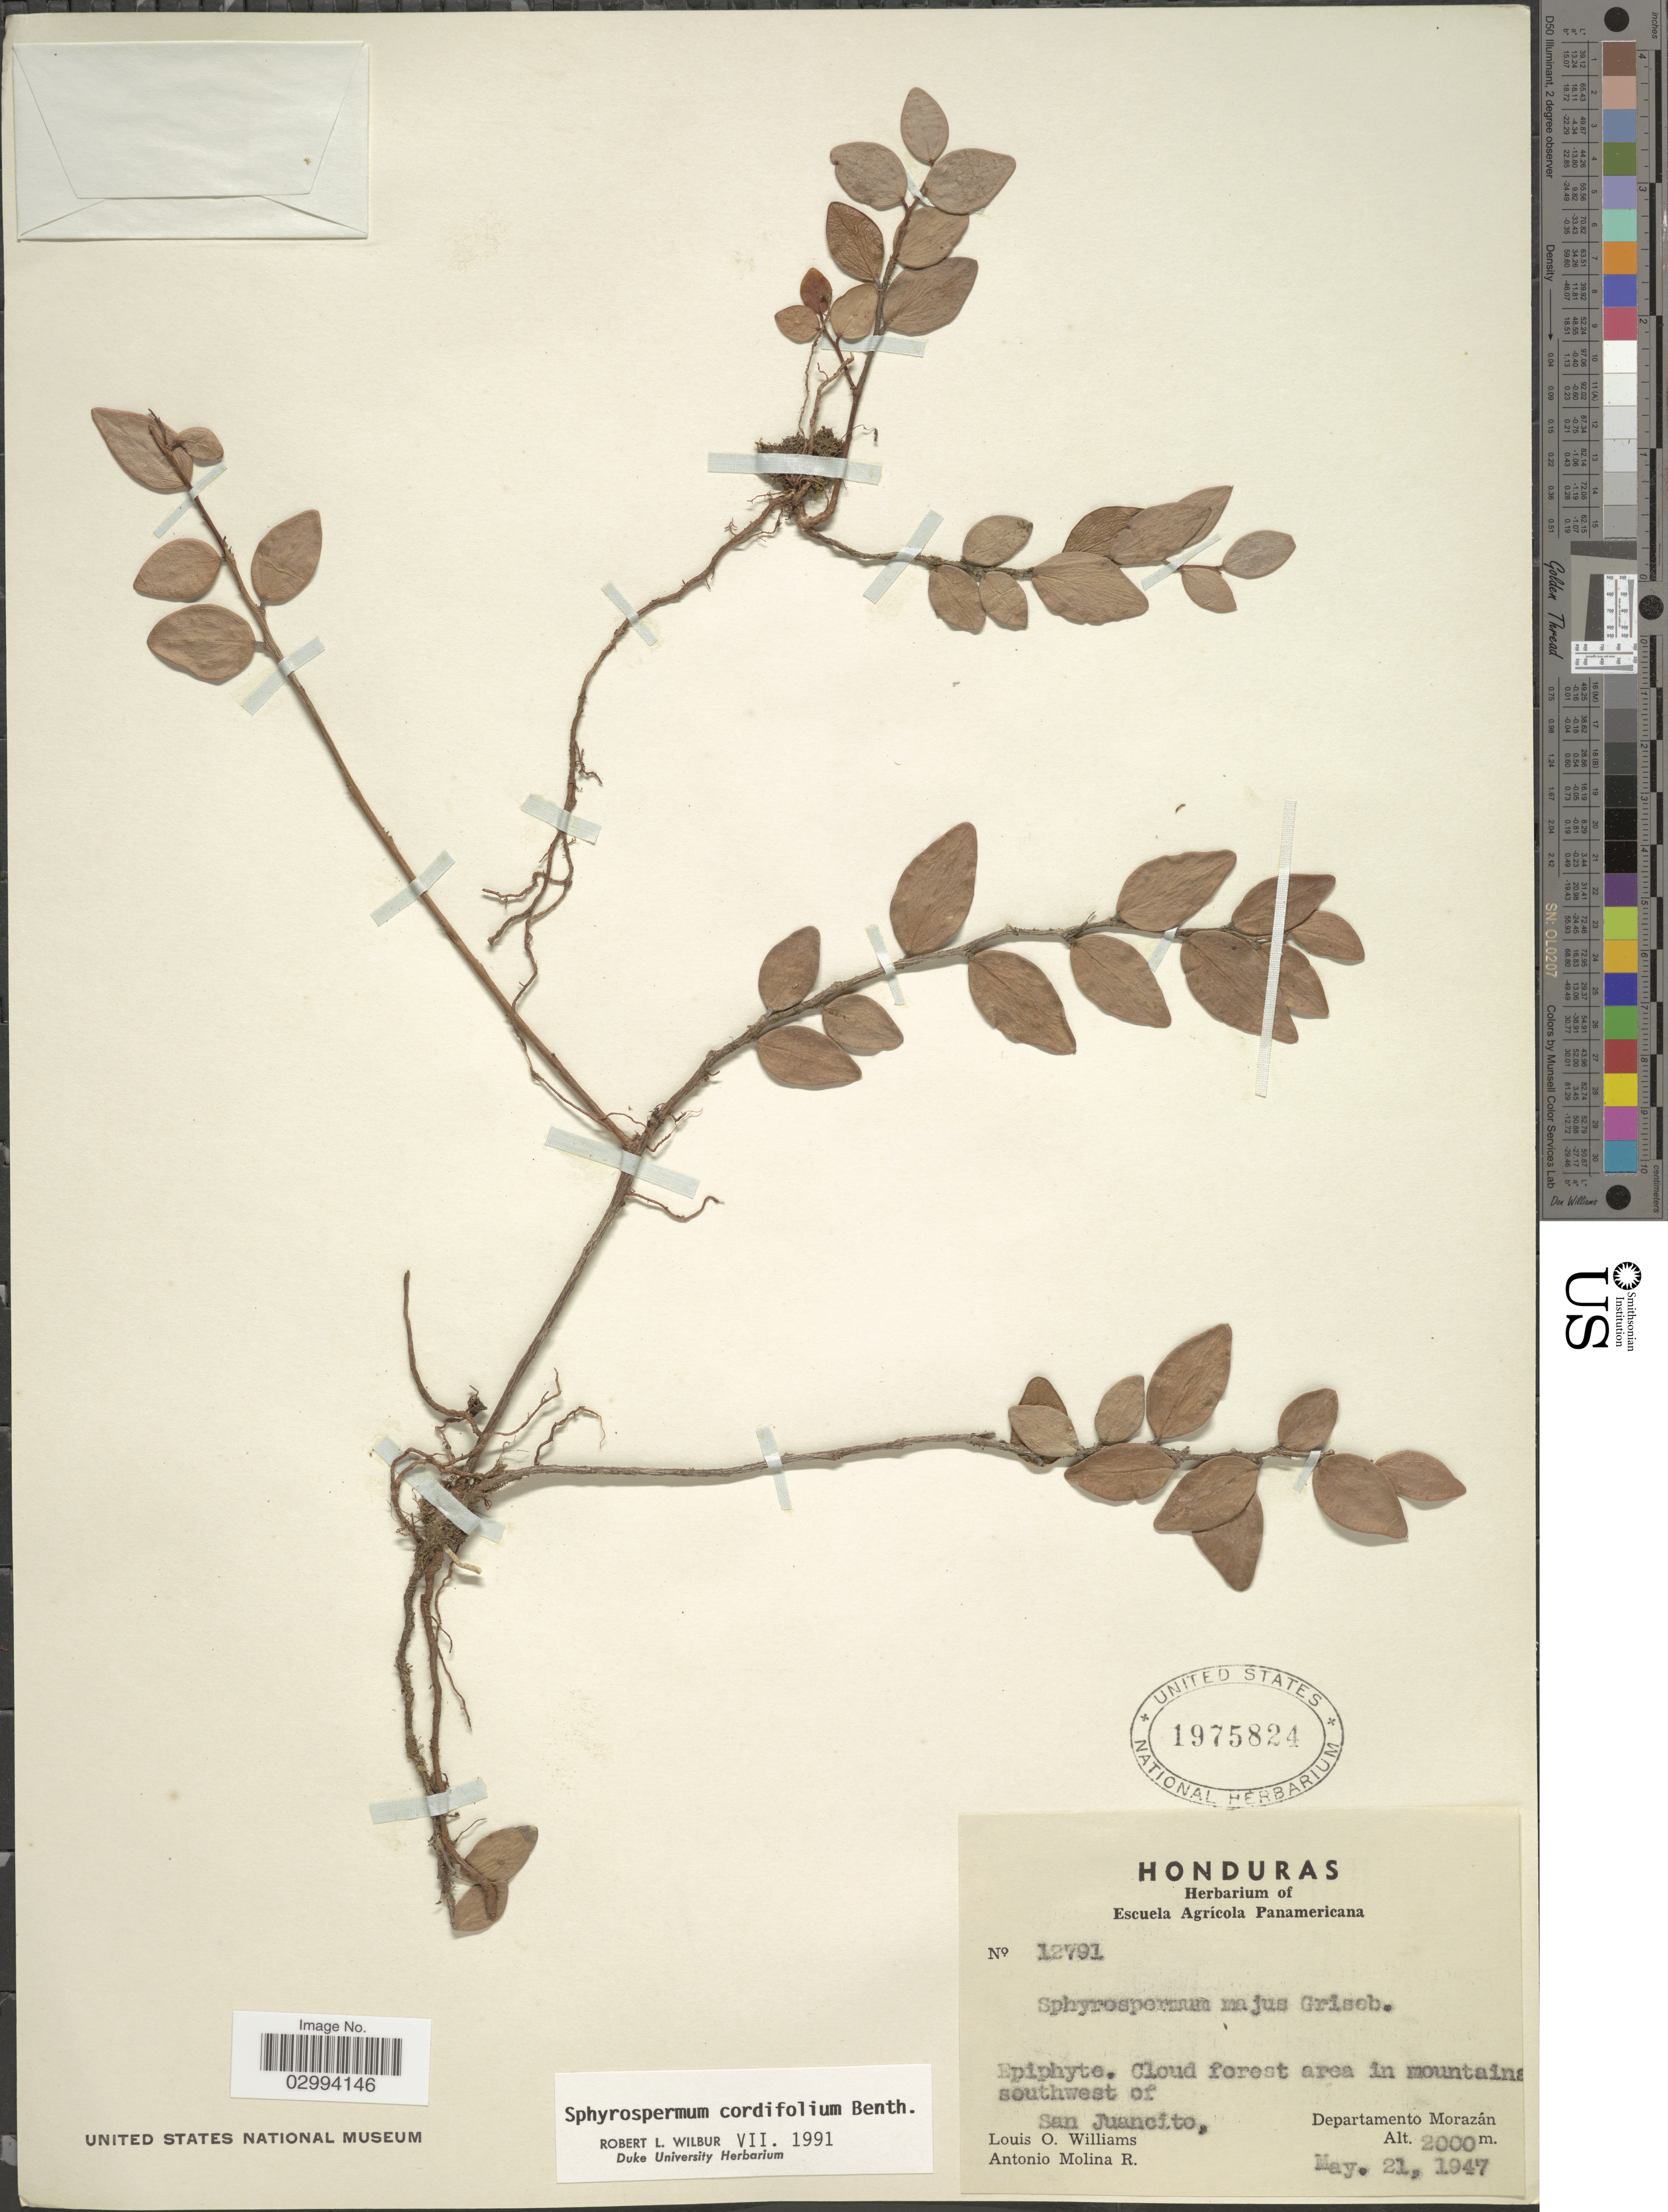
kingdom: Plantae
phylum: Tracheophyta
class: Magnoliopsida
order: Ericales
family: Ericaceae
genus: Sphyrospermum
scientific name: Sphyrospermum cordifolium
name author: Benth.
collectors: L. O. Williams & A. Molina R.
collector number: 12791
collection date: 1947-05-21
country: Honduras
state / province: Fco. Morazán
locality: Cloud forest area in mountains southwest of San Juancito, Departamento Morazán.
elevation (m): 2000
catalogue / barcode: US 1975824